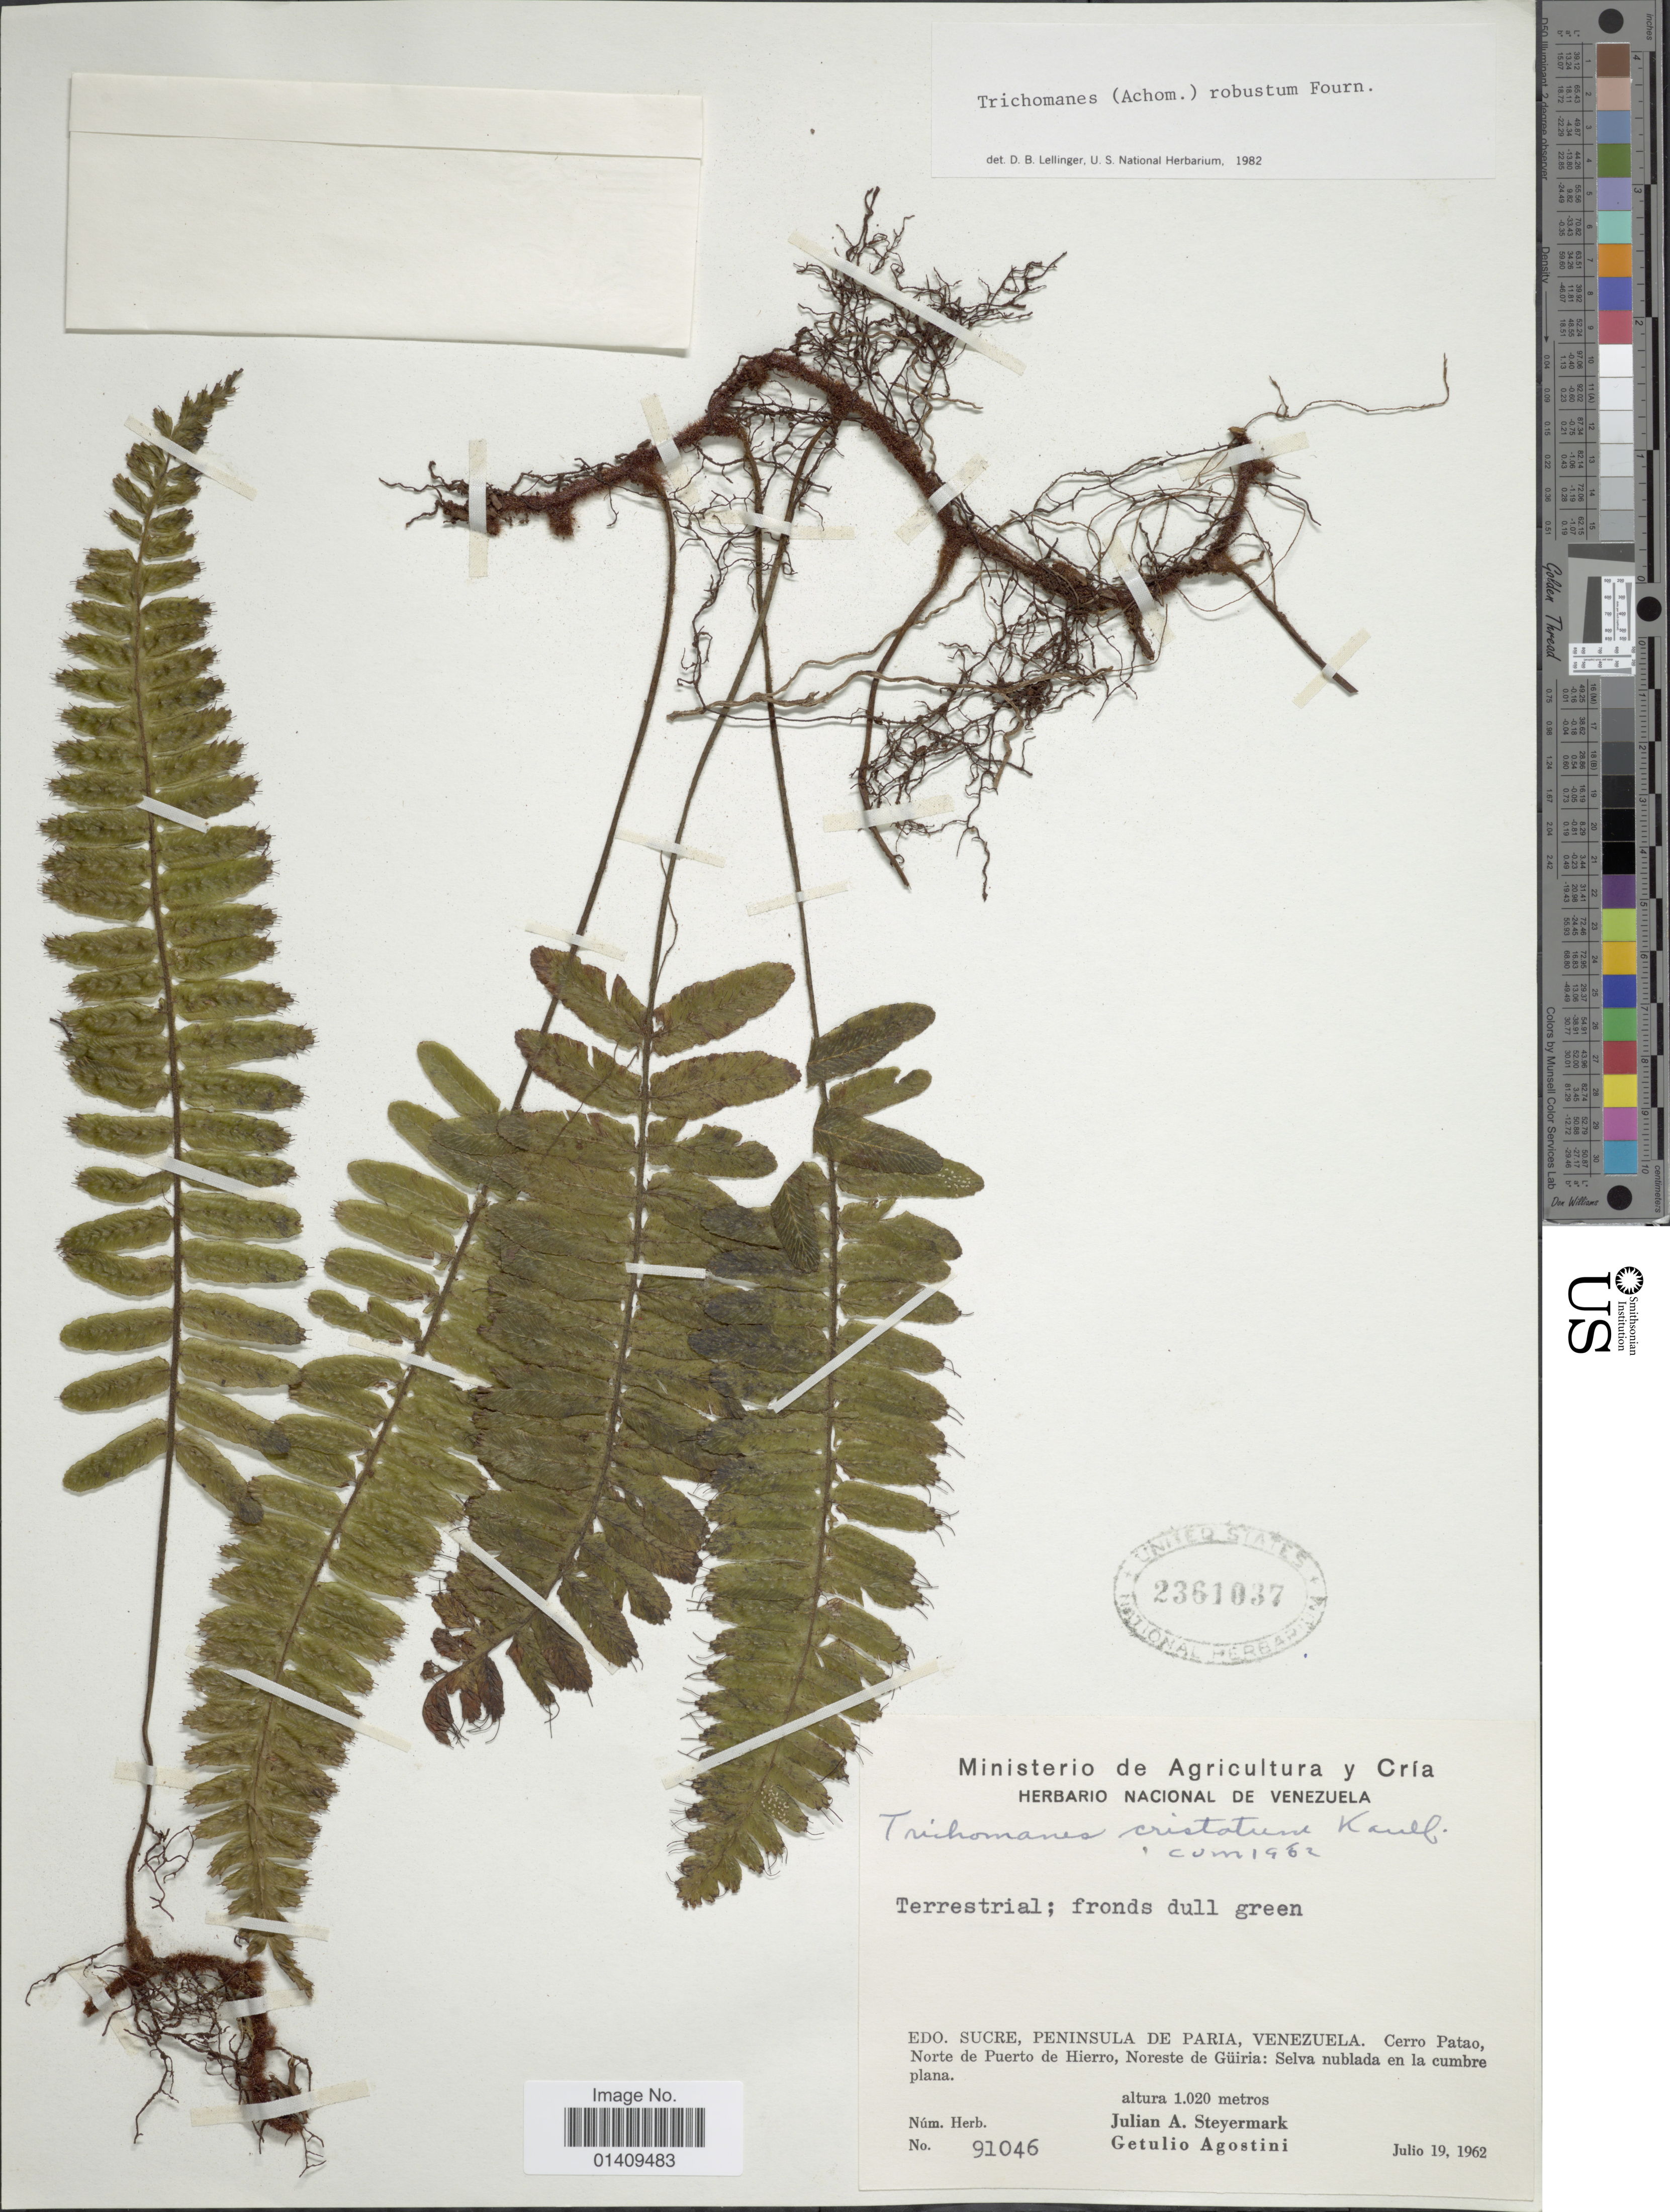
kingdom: Plantae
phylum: Tracheophyta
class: Polypodiopsida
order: Hymenophyllales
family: Hymenophyllaceae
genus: Trichomanes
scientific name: Trichomanes robustum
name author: E. Fourn.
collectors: J. Steyermark & G. Agostini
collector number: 91046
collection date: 1962-07-19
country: Venezuela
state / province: Sucre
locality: Edo. Sucre Peninsula de Paria, Venezuela. Cerro Patao Norte de Puerto de Hierro Noreste de Guiria: Selva nublada en la cumbre plana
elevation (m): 1020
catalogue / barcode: US 2361037